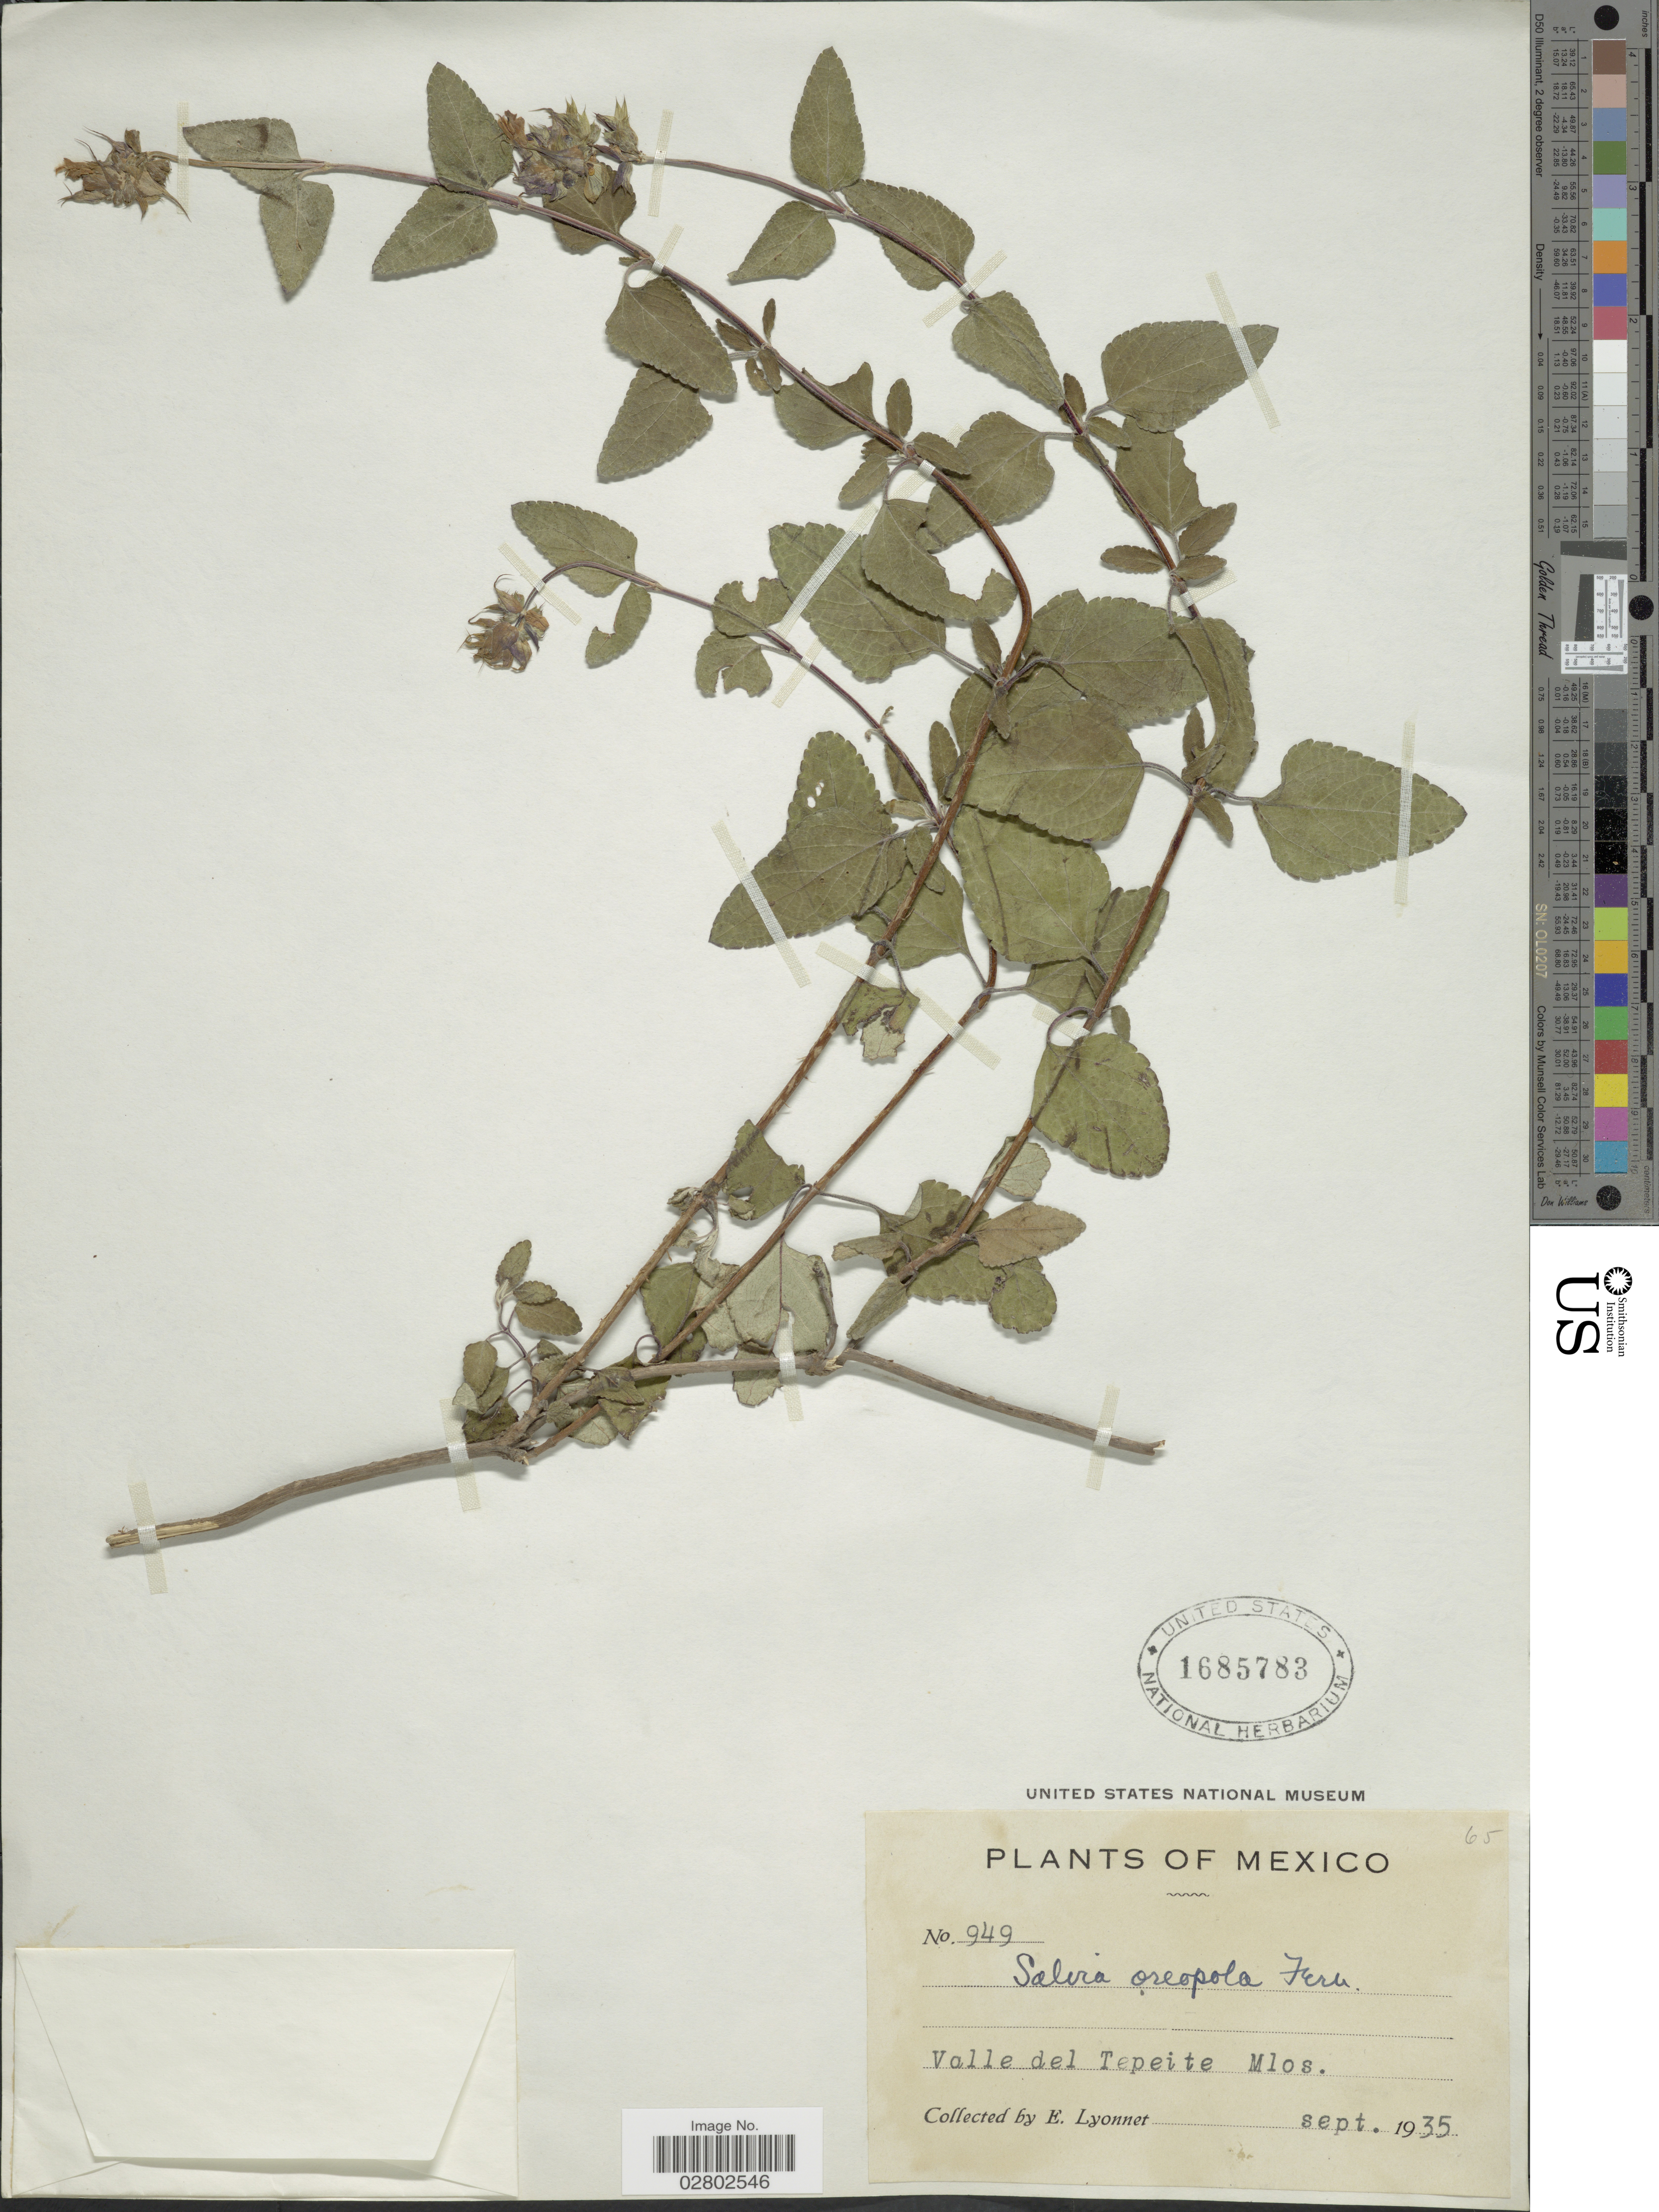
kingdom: Plantae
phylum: Tracheophyta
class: Magnoliopsida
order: Lamiales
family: Lamiaceae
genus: Salvia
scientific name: Salvia oreopola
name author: Fernald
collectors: E. Lyonnet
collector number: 949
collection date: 1935-09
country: Mexico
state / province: Morelos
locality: Valle del Tepeite.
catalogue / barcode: US 1685783